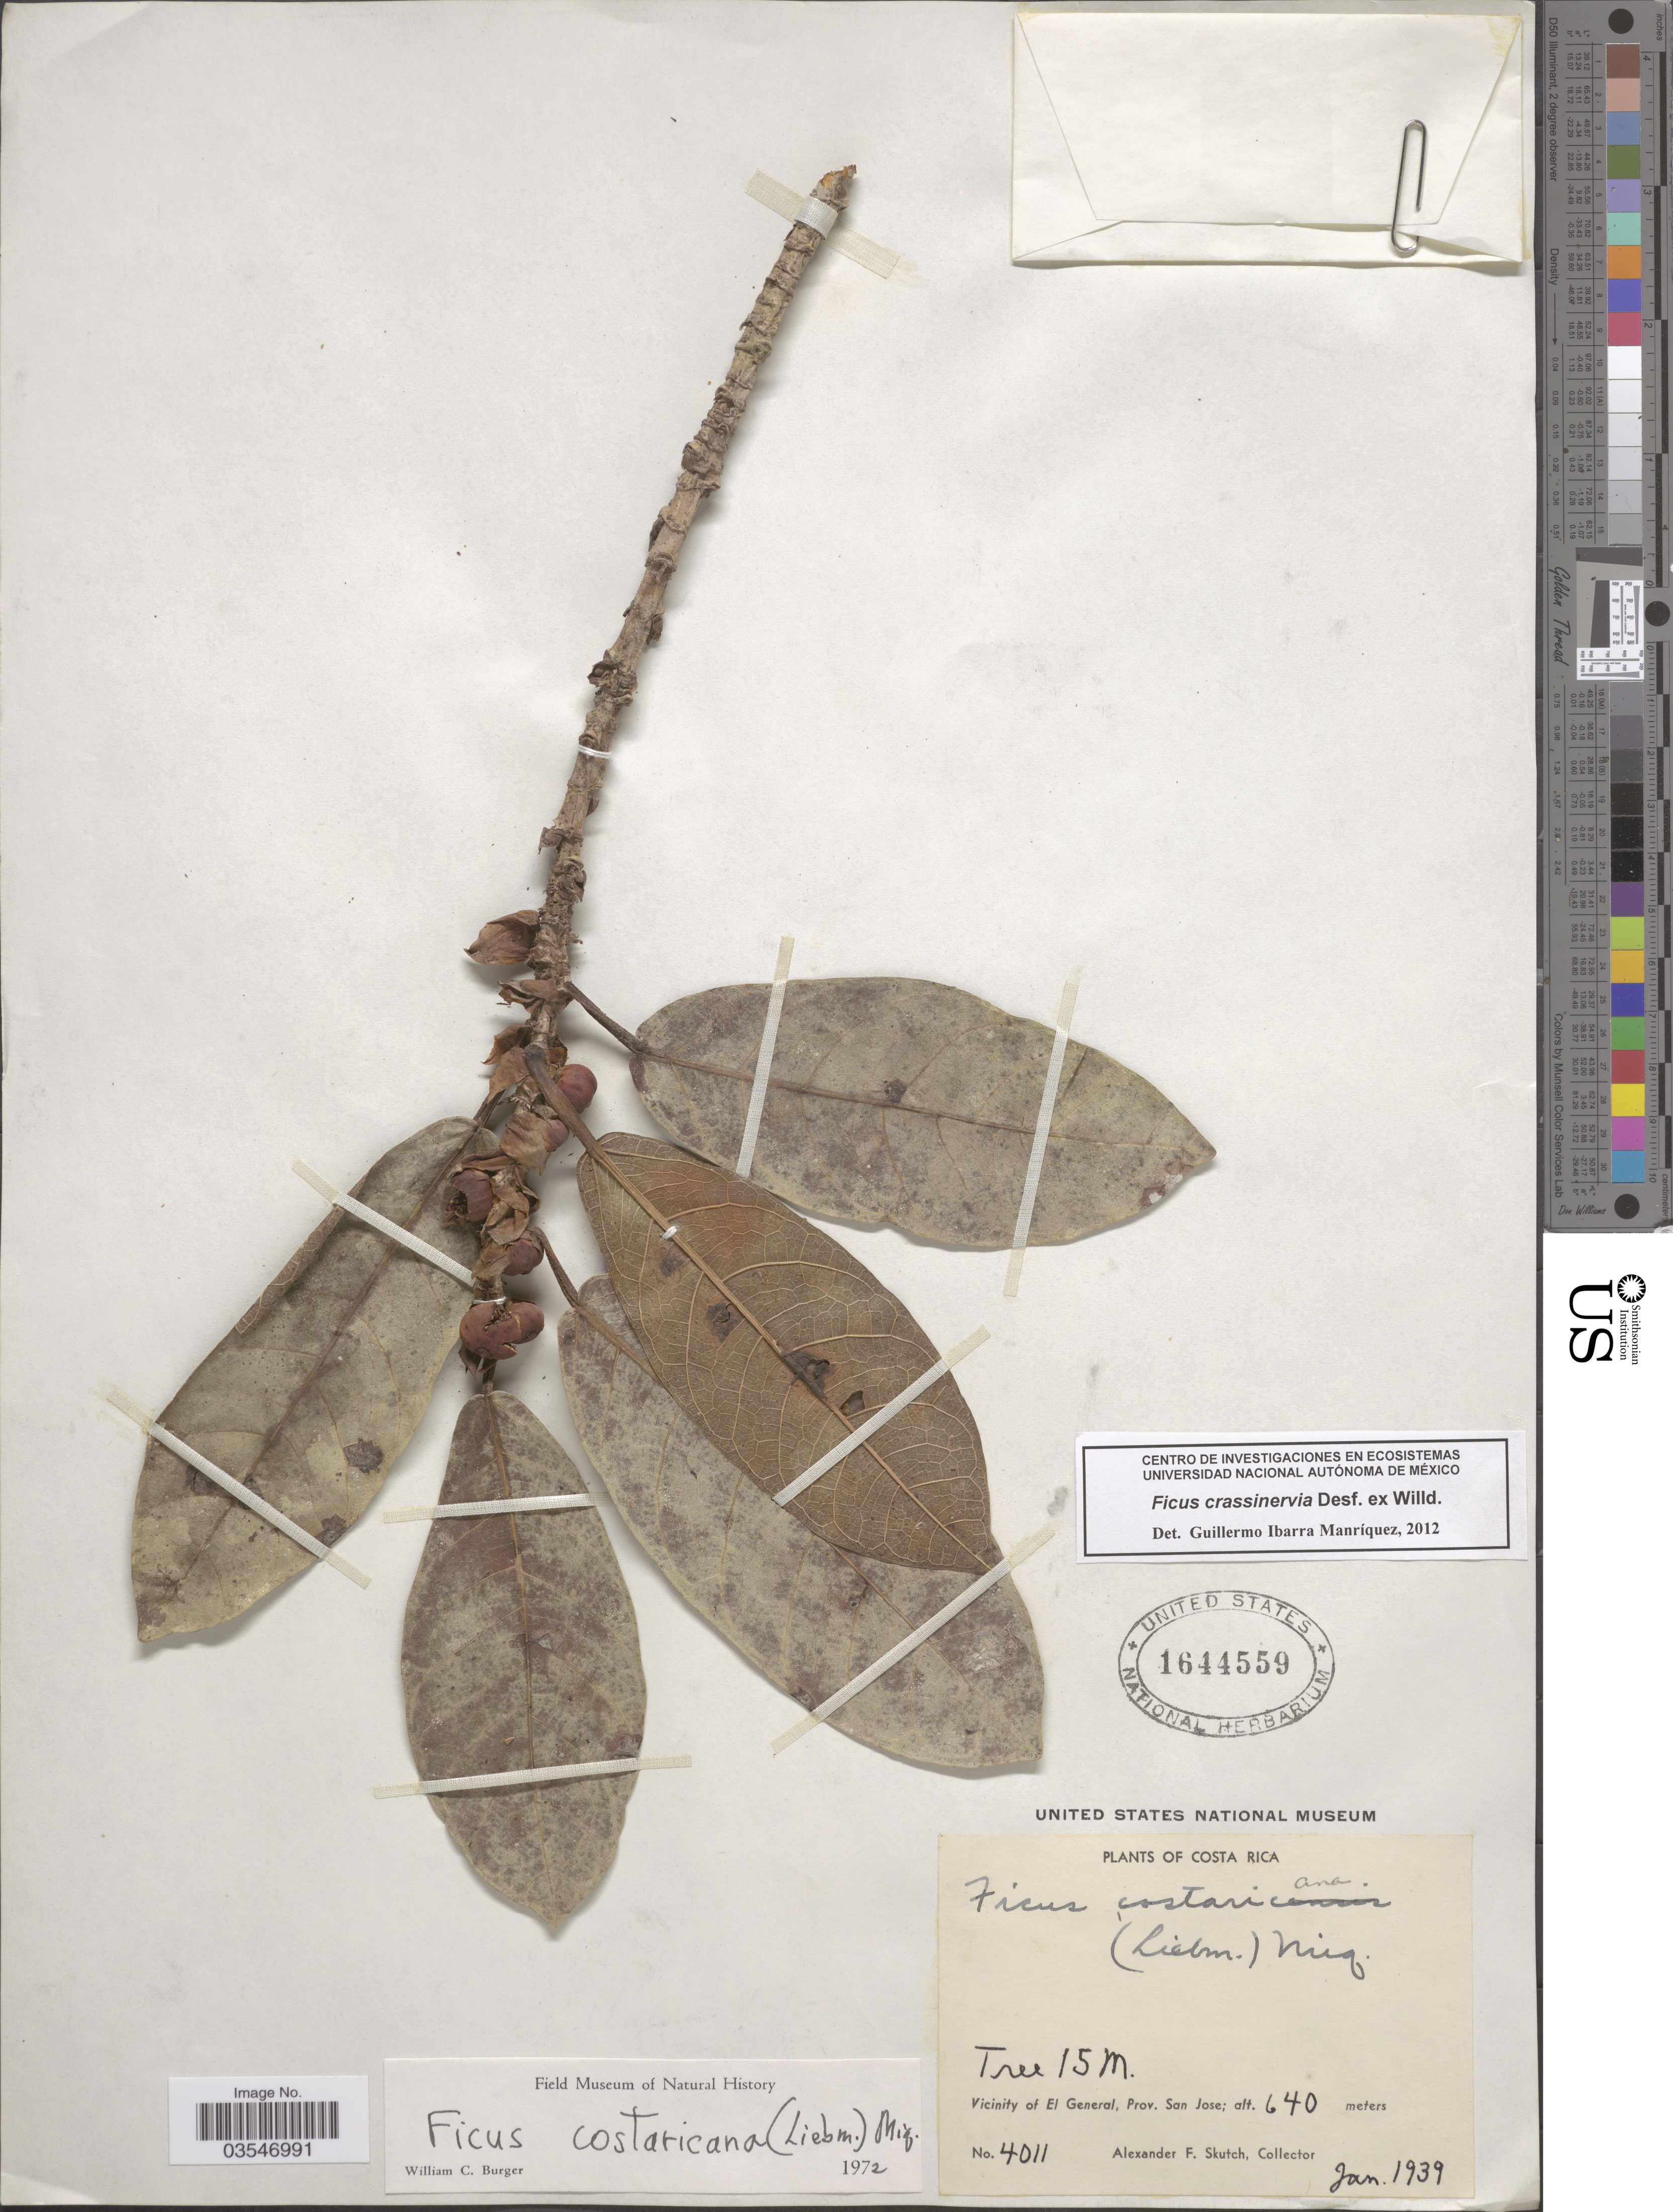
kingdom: Plantae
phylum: Tracheophyta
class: Magnoliopsida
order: Rosales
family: Moraceae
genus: Ficus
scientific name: Ficus crassinervia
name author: Desf. ex Willd.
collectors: A. F. Skutch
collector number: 4011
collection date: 1939-01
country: Costa Rica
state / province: San José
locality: Vicinity of El General.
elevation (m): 640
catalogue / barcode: US 1644559